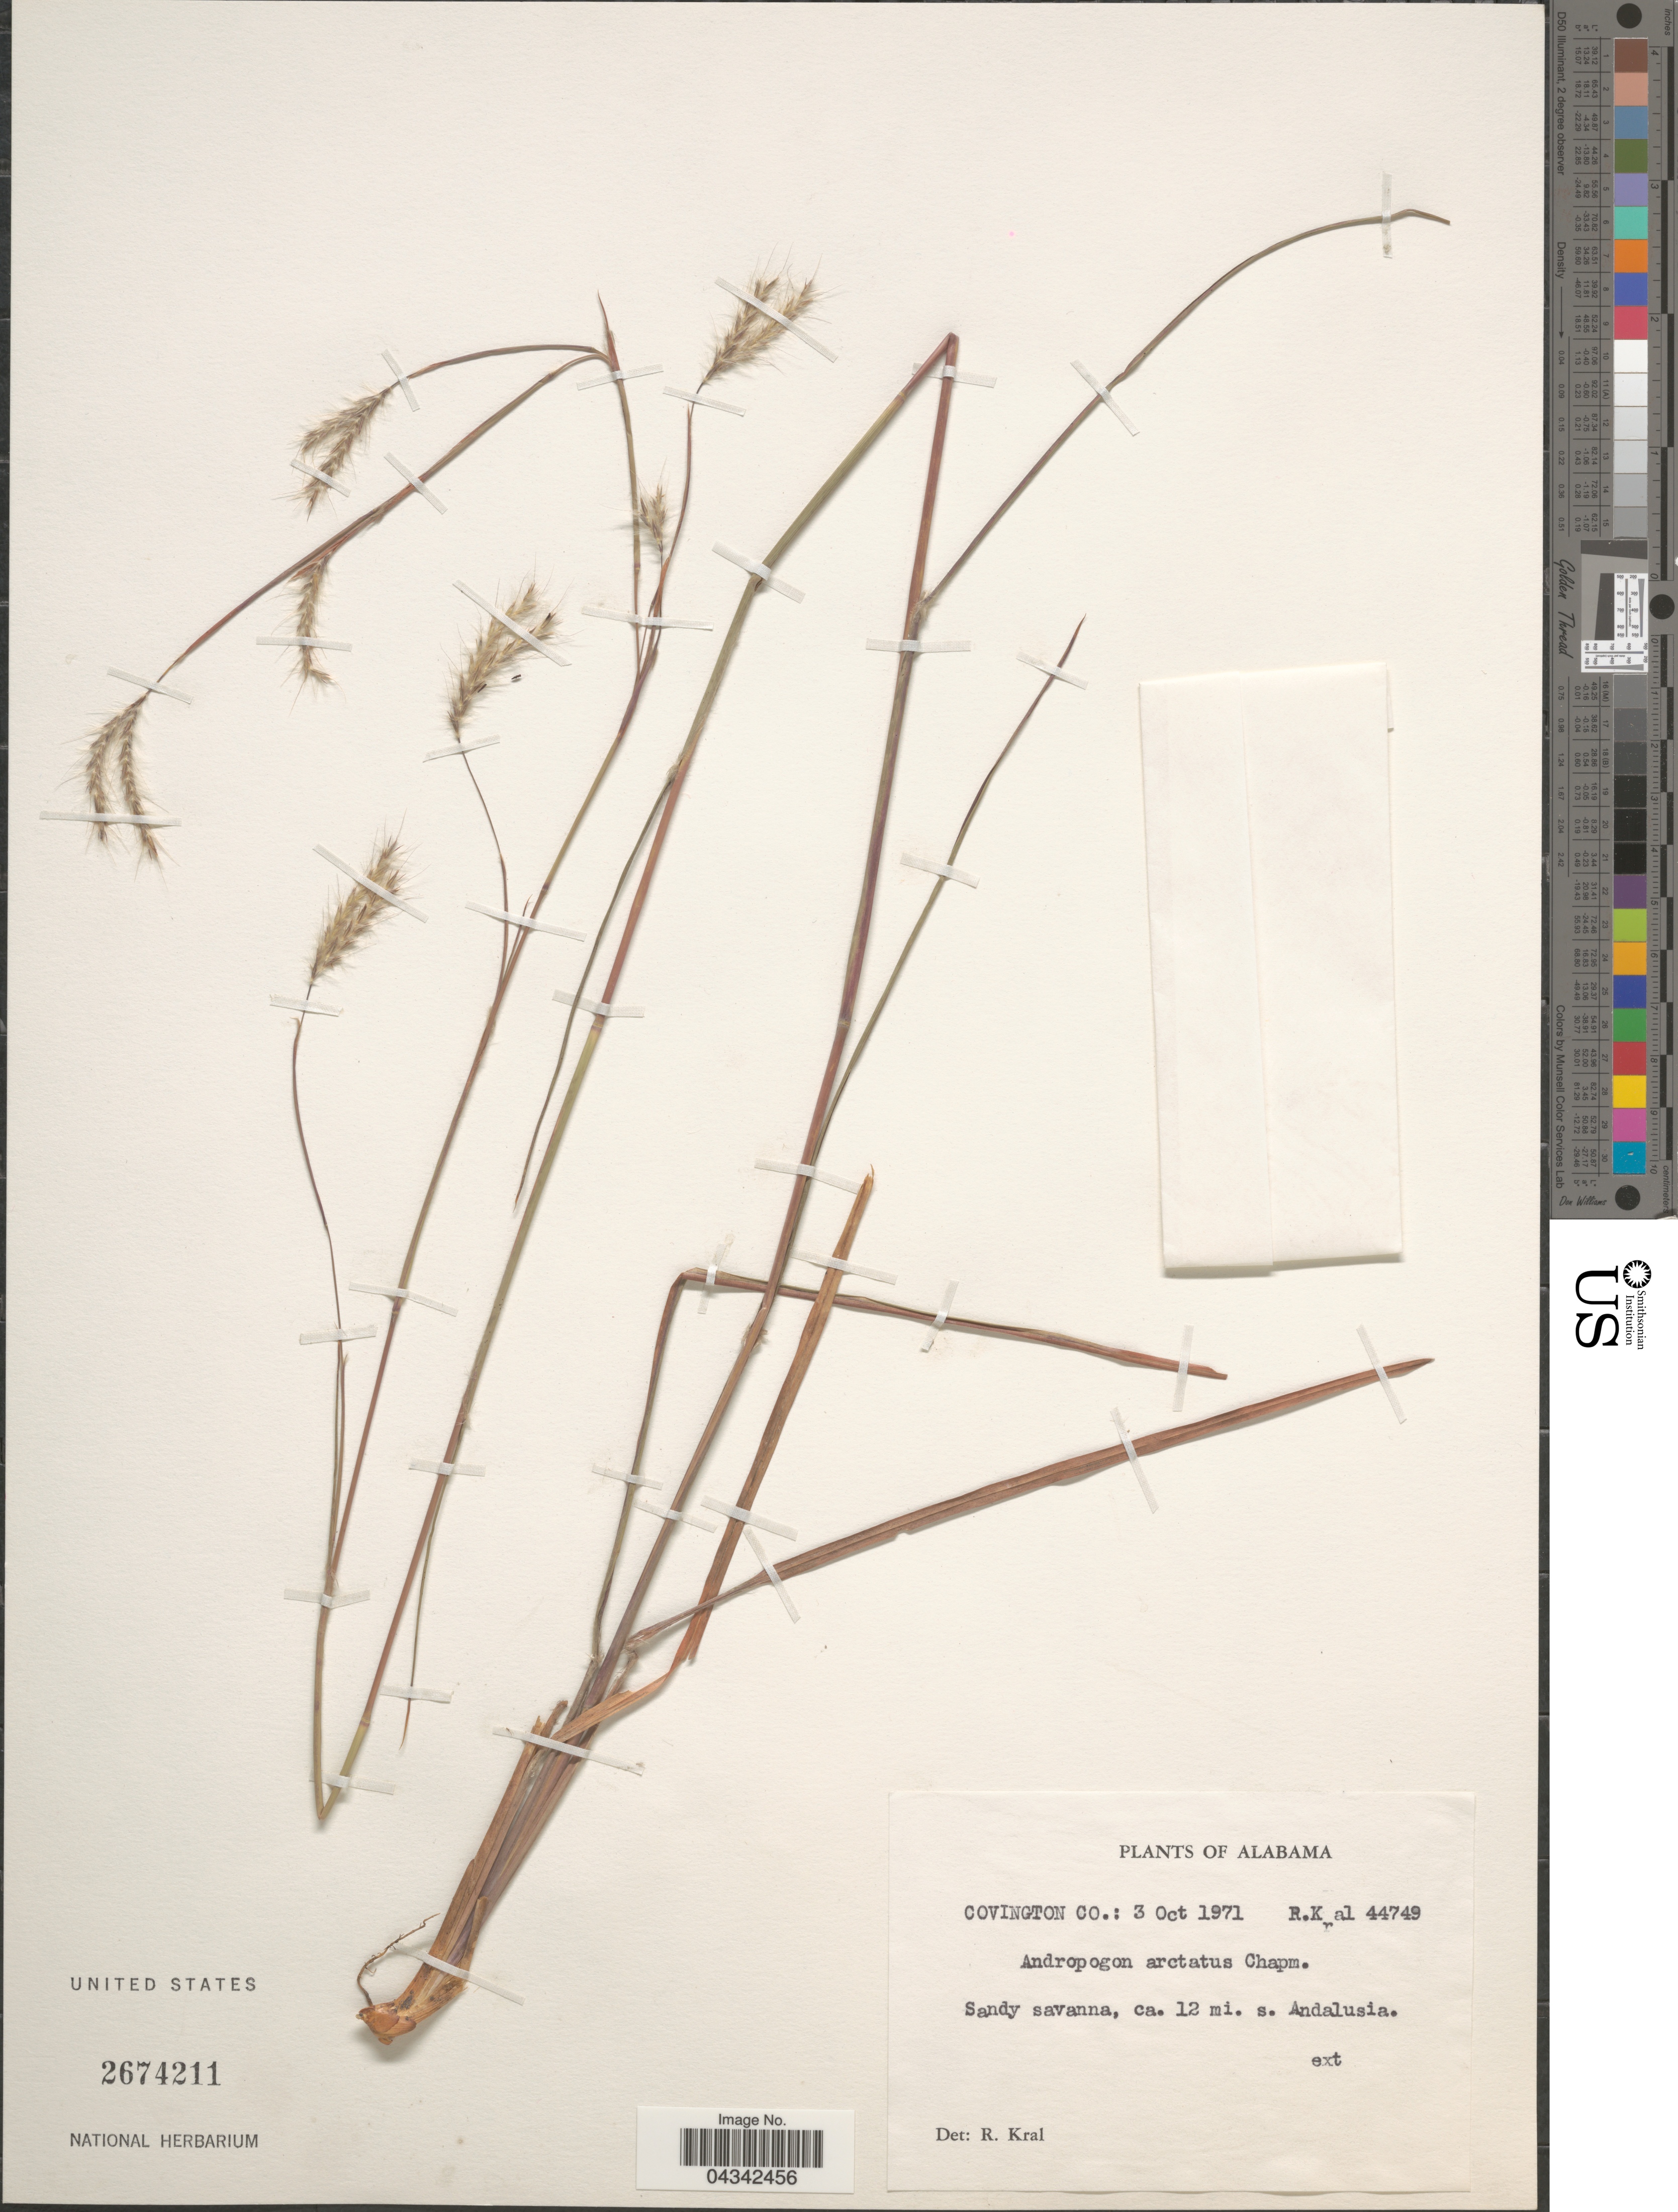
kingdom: Plantae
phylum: Tracheophyta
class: Liliopsida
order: Poales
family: Poaceae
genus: Andropogon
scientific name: Andropogon arctatus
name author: Chapm.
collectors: R. Kral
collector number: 44749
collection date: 1971-10-03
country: United States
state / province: Alabama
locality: Covington Co. Ca. 12 mi. s. Andalusia.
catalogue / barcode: US 2674211